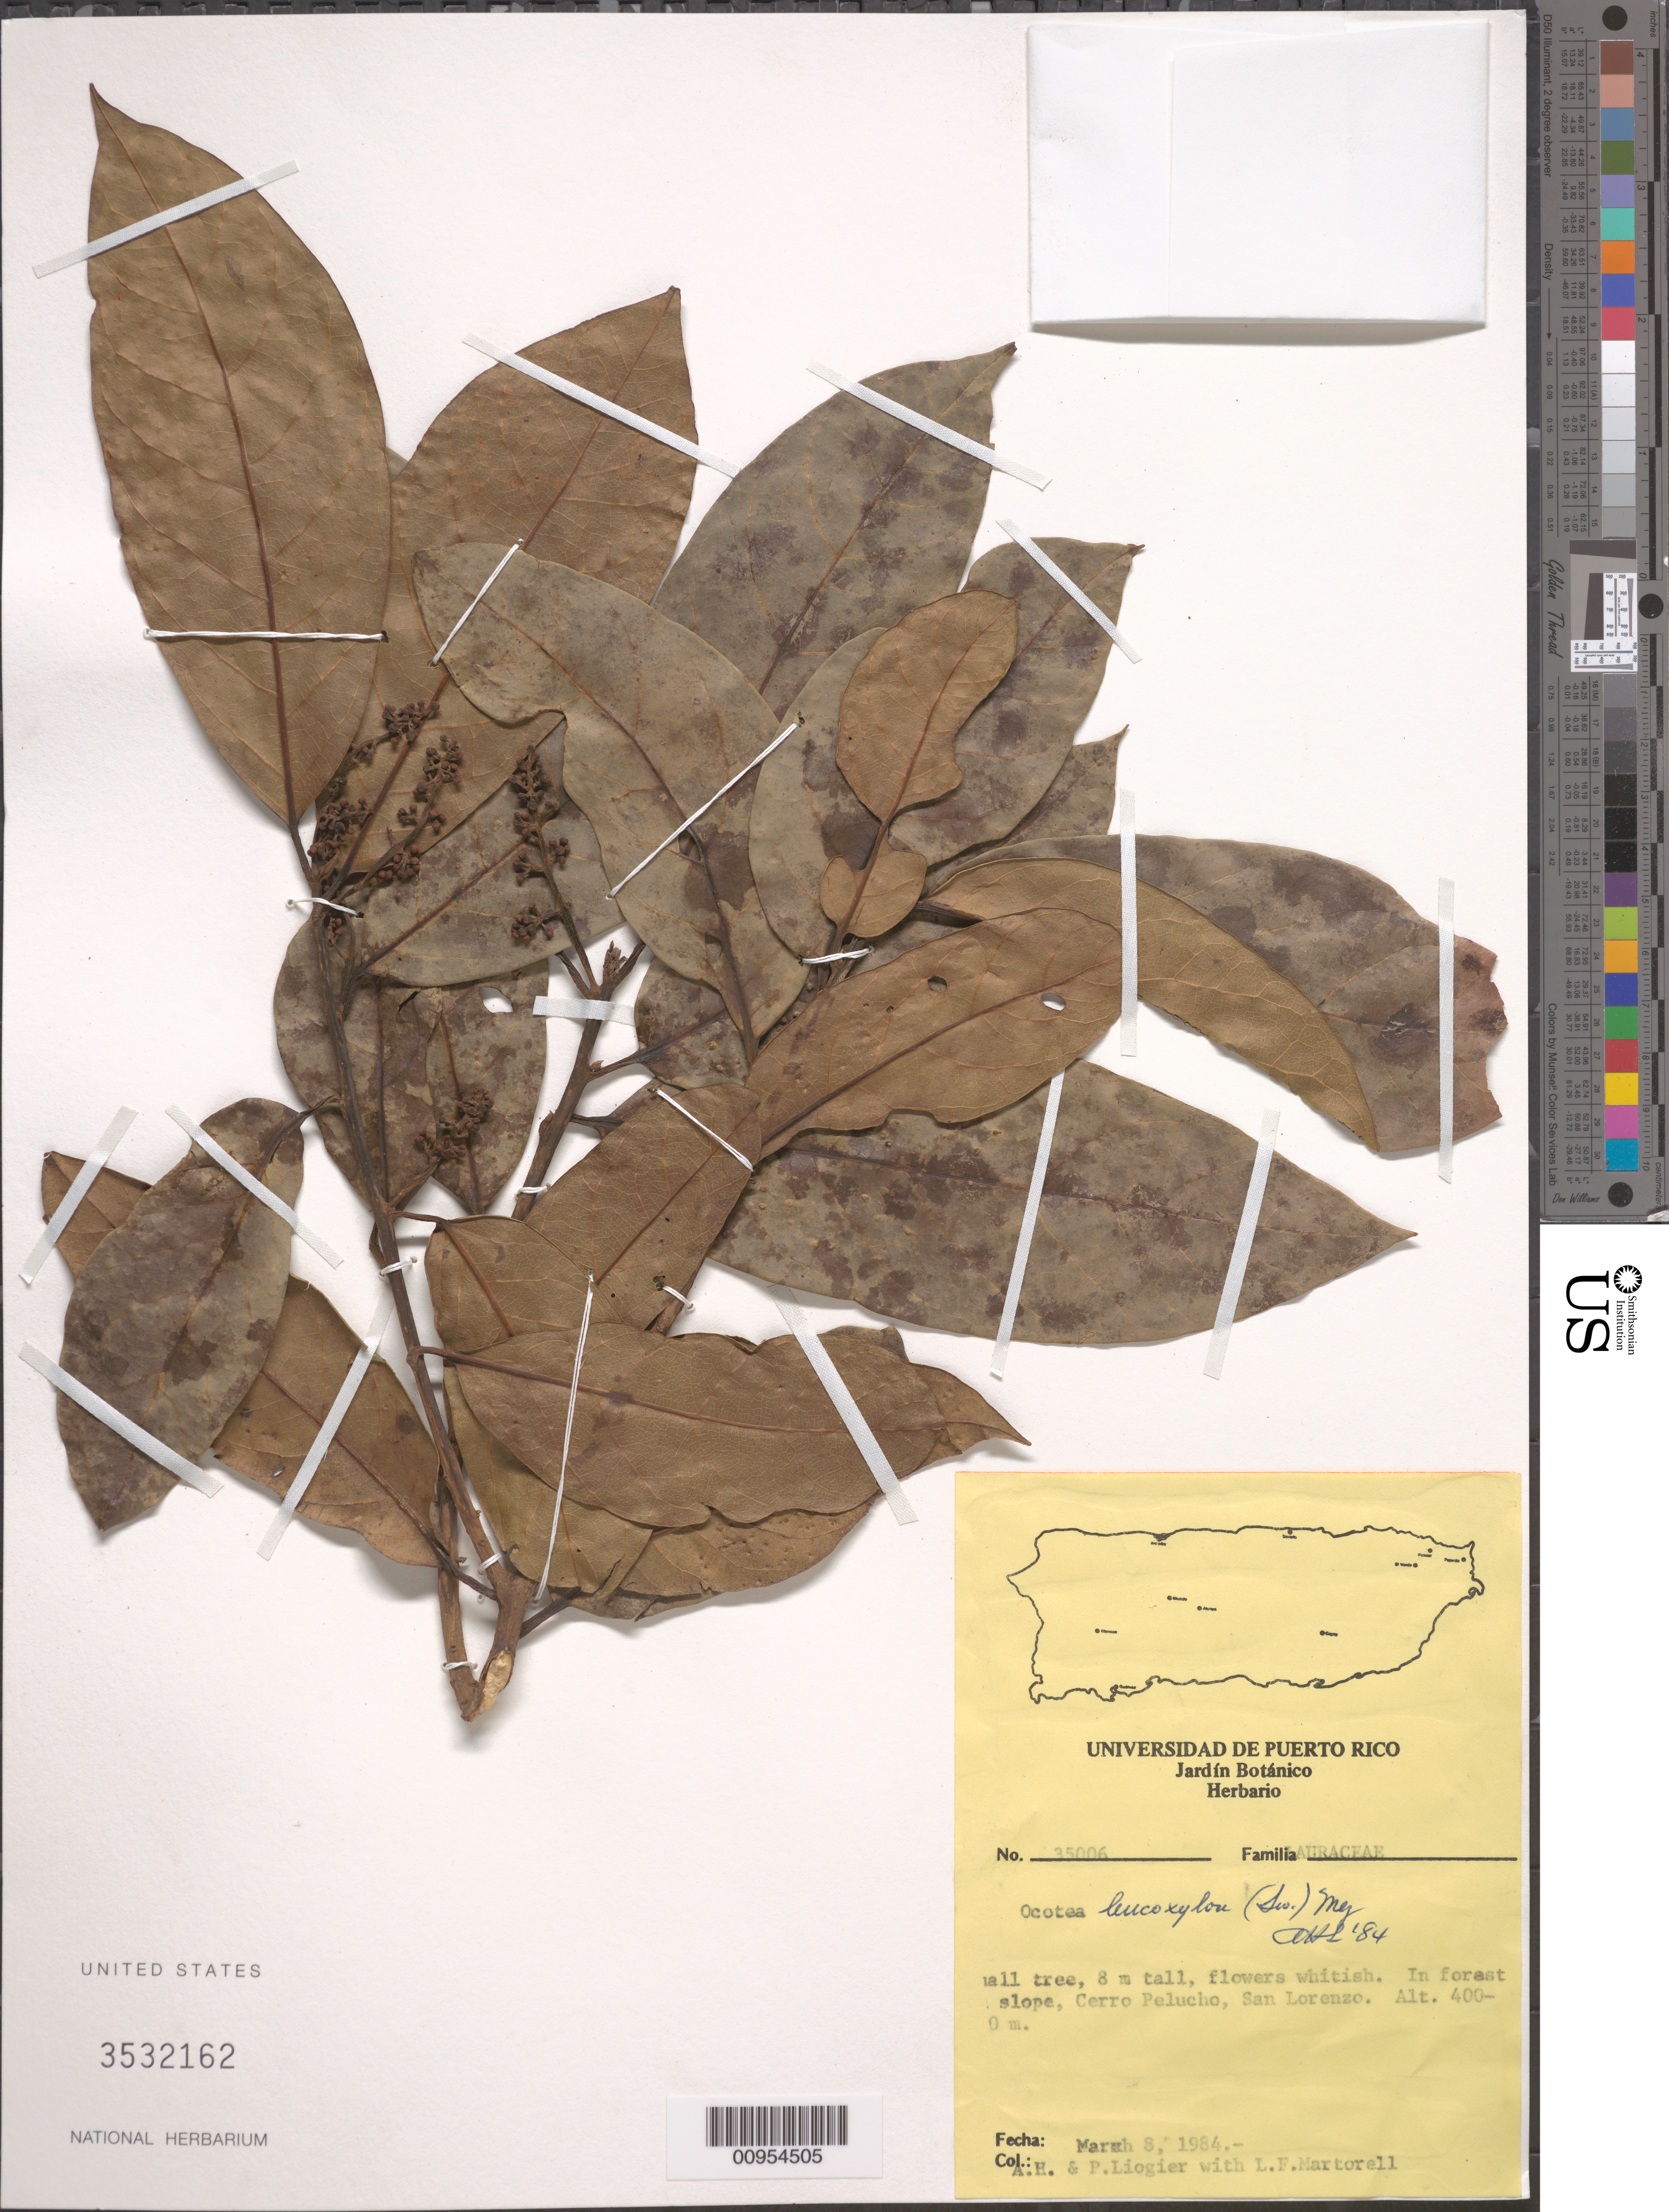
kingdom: Plantae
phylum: Tracheophyta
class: Magnoliopsida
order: Laurales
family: Lauraceae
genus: Ocotea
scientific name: Ocotea leucoxylon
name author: (Sw.) Laness.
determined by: Liogier, Alain H.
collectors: A. H. Liogier, M. P. Liogier & L. Martorell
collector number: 35006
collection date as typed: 08 Mar 1984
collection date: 1984-03-08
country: Puerto Rico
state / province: San Lorenzo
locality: Cerro Pelucho, San Lorenzo.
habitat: On forest slope.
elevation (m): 400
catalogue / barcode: US 3532162